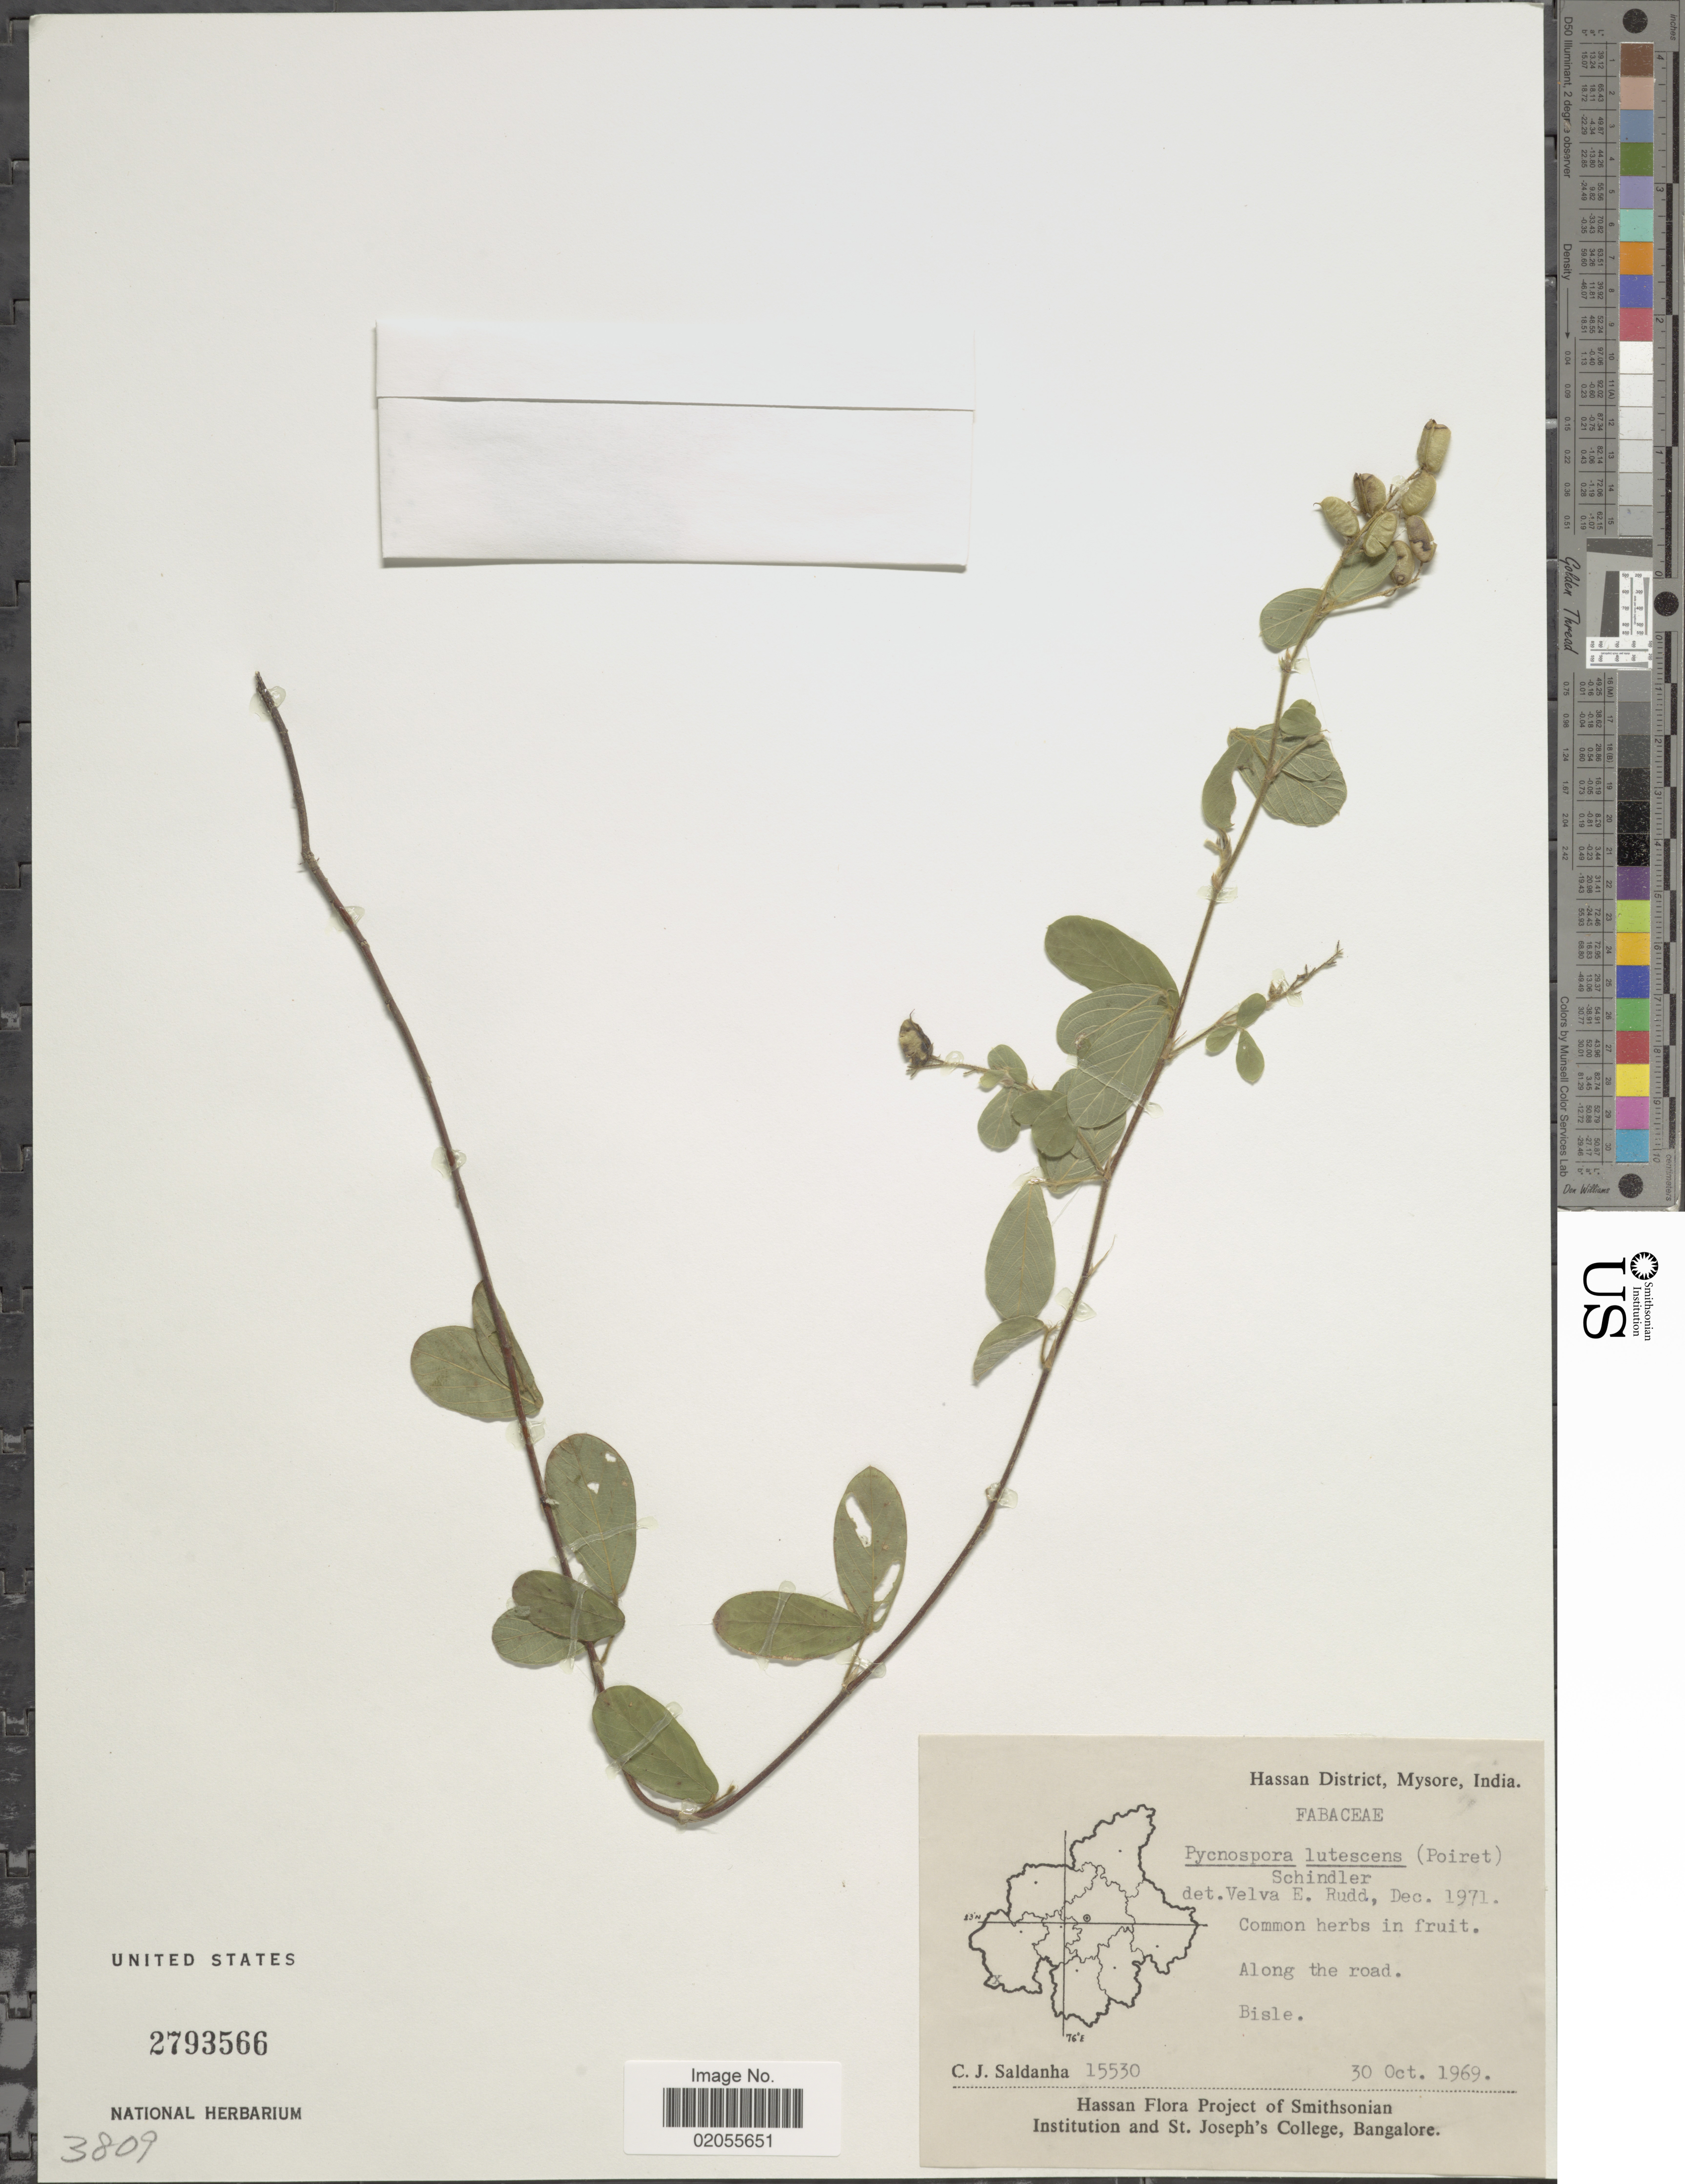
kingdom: Plantae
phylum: Tracheophyta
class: Magnoliopsida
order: Fabales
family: Fabaceae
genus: Pycnospora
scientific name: Pycnospora lutescens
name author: (Poir.) Schindl.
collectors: C. J. Saldanha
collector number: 15530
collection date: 1969-10-30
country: India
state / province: Karnataka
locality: Hassan district, Mysore, Bisle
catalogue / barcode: US 2793566